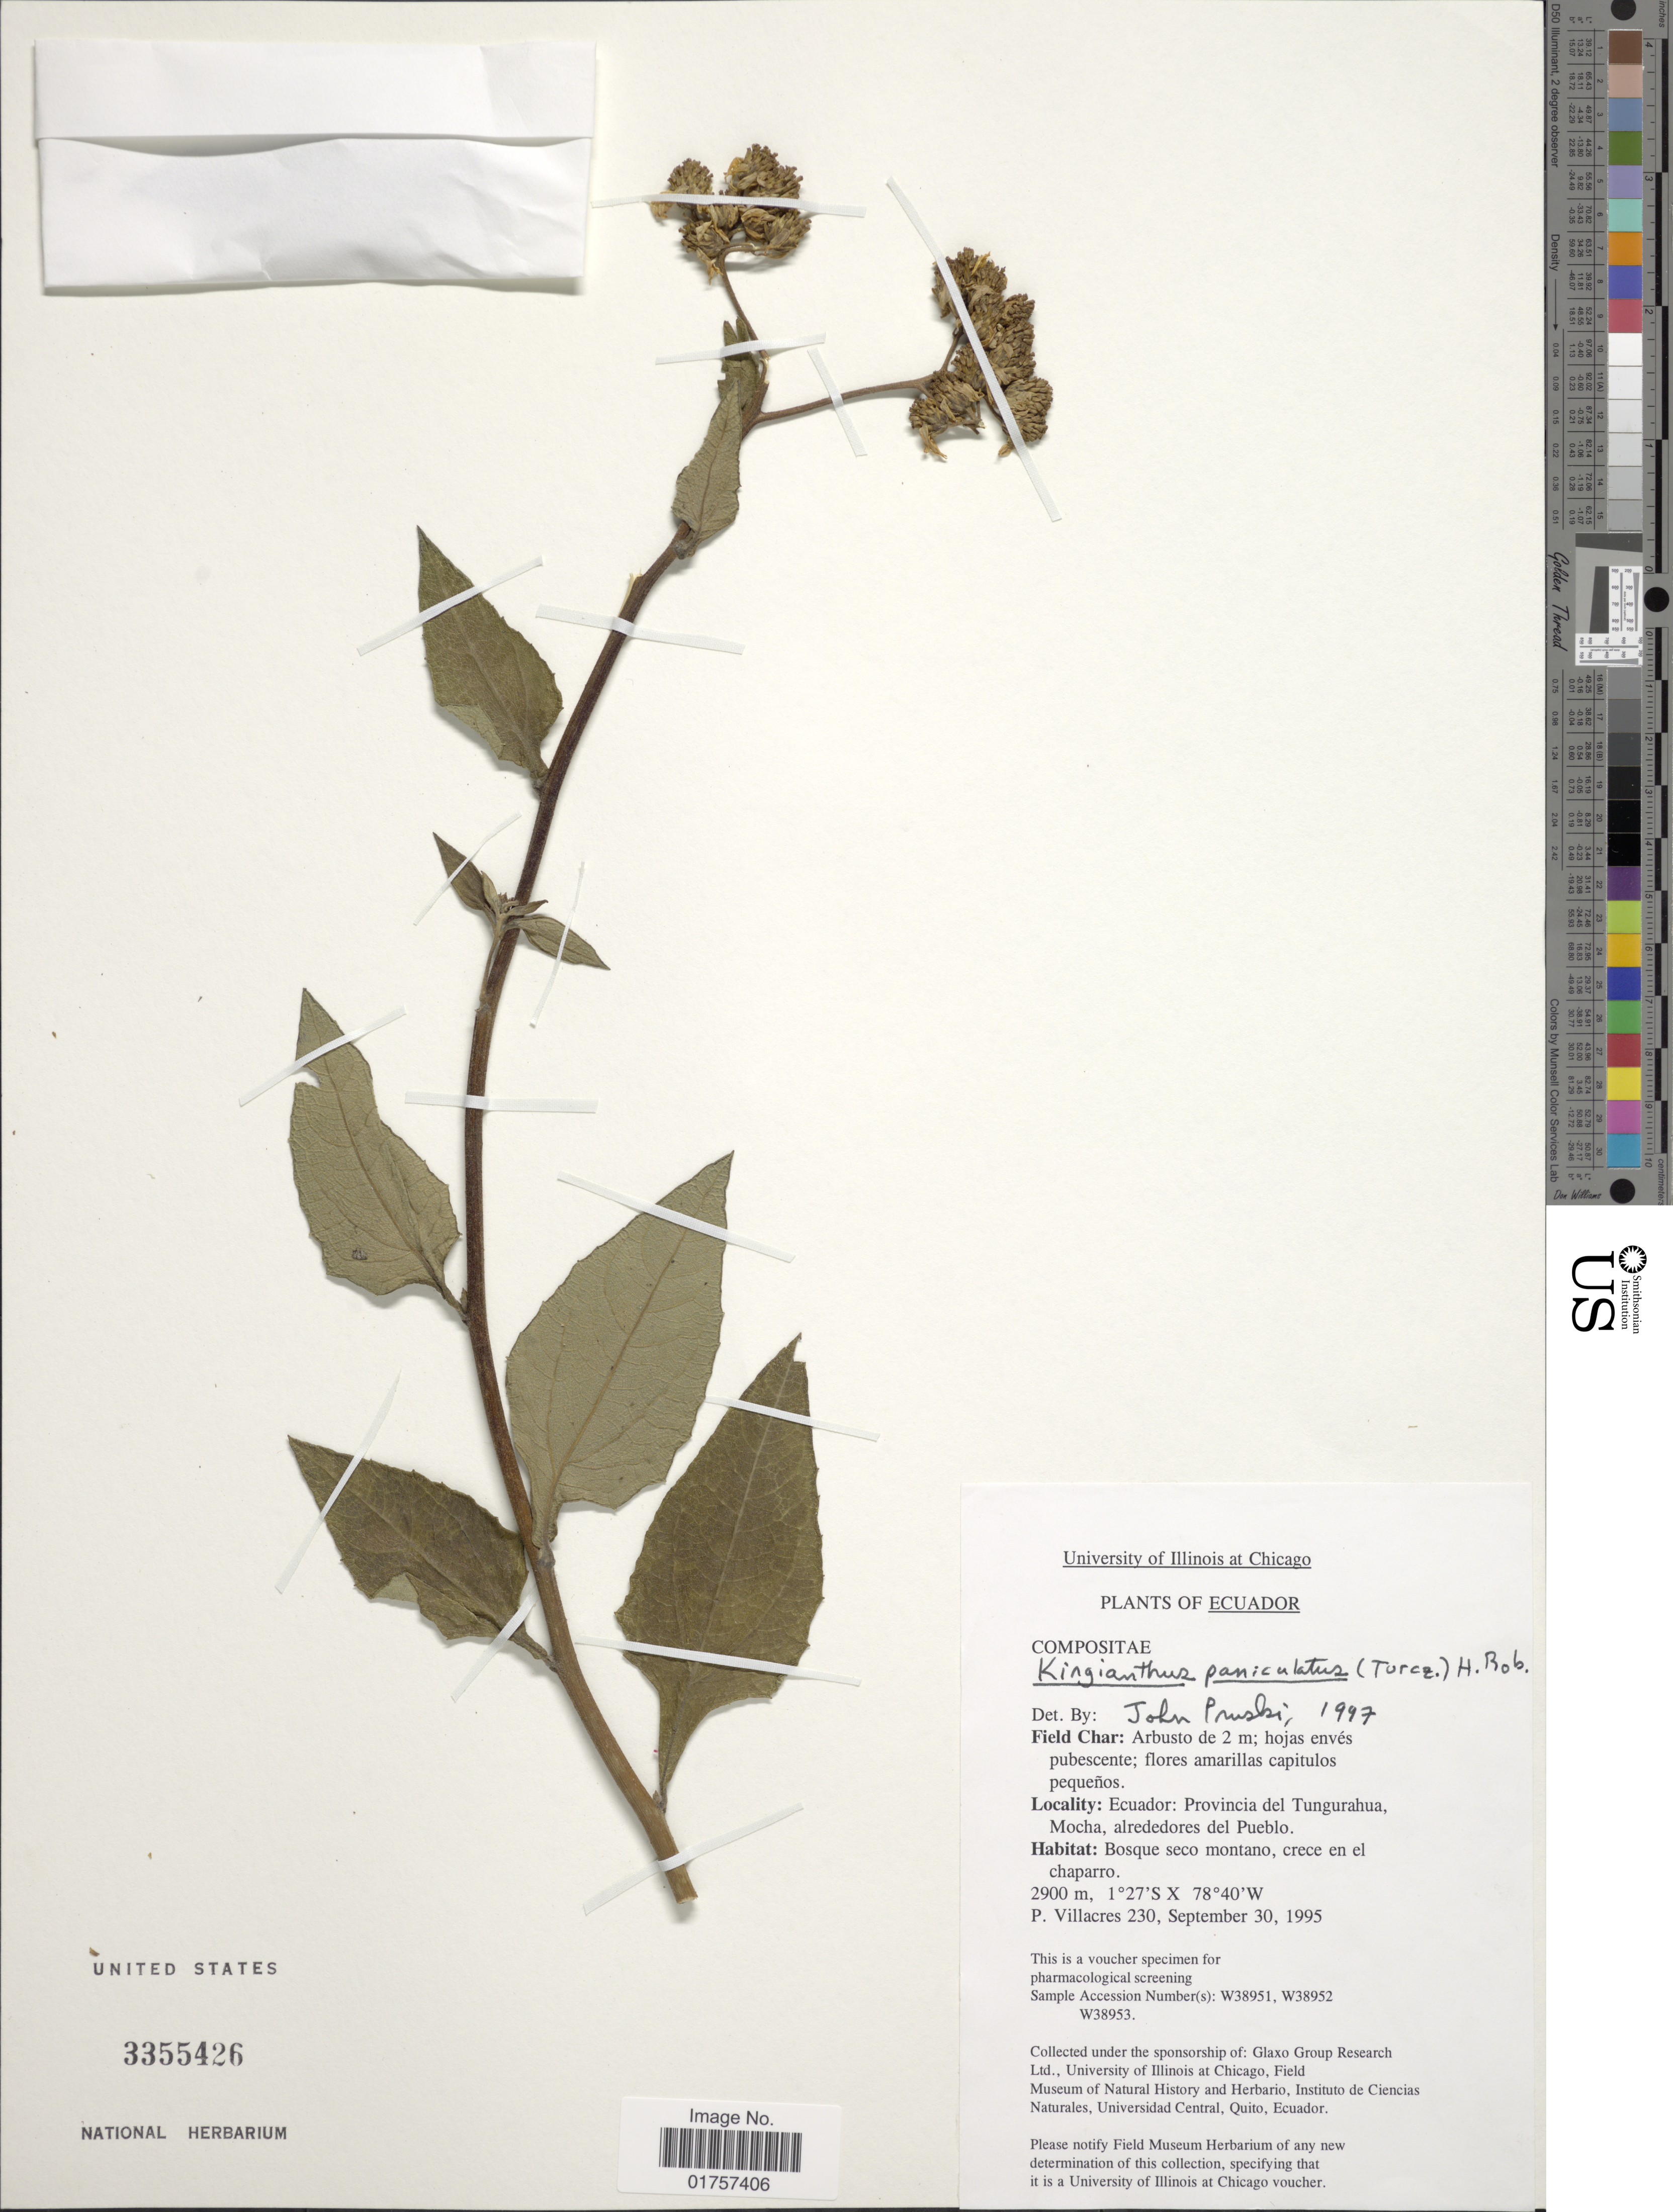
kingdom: Plantae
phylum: Tracheophyta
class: Magnoliopsida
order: Asterales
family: Asteraceae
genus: Kingianthus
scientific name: Kingianthus paniculatus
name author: (Turcz.) H. Rob.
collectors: P. Villacres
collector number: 230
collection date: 1995-09-30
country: Ecuador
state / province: Tungurahua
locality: Mocha, alrededores del Pueblo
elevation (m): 2900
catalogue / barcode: US 3355426